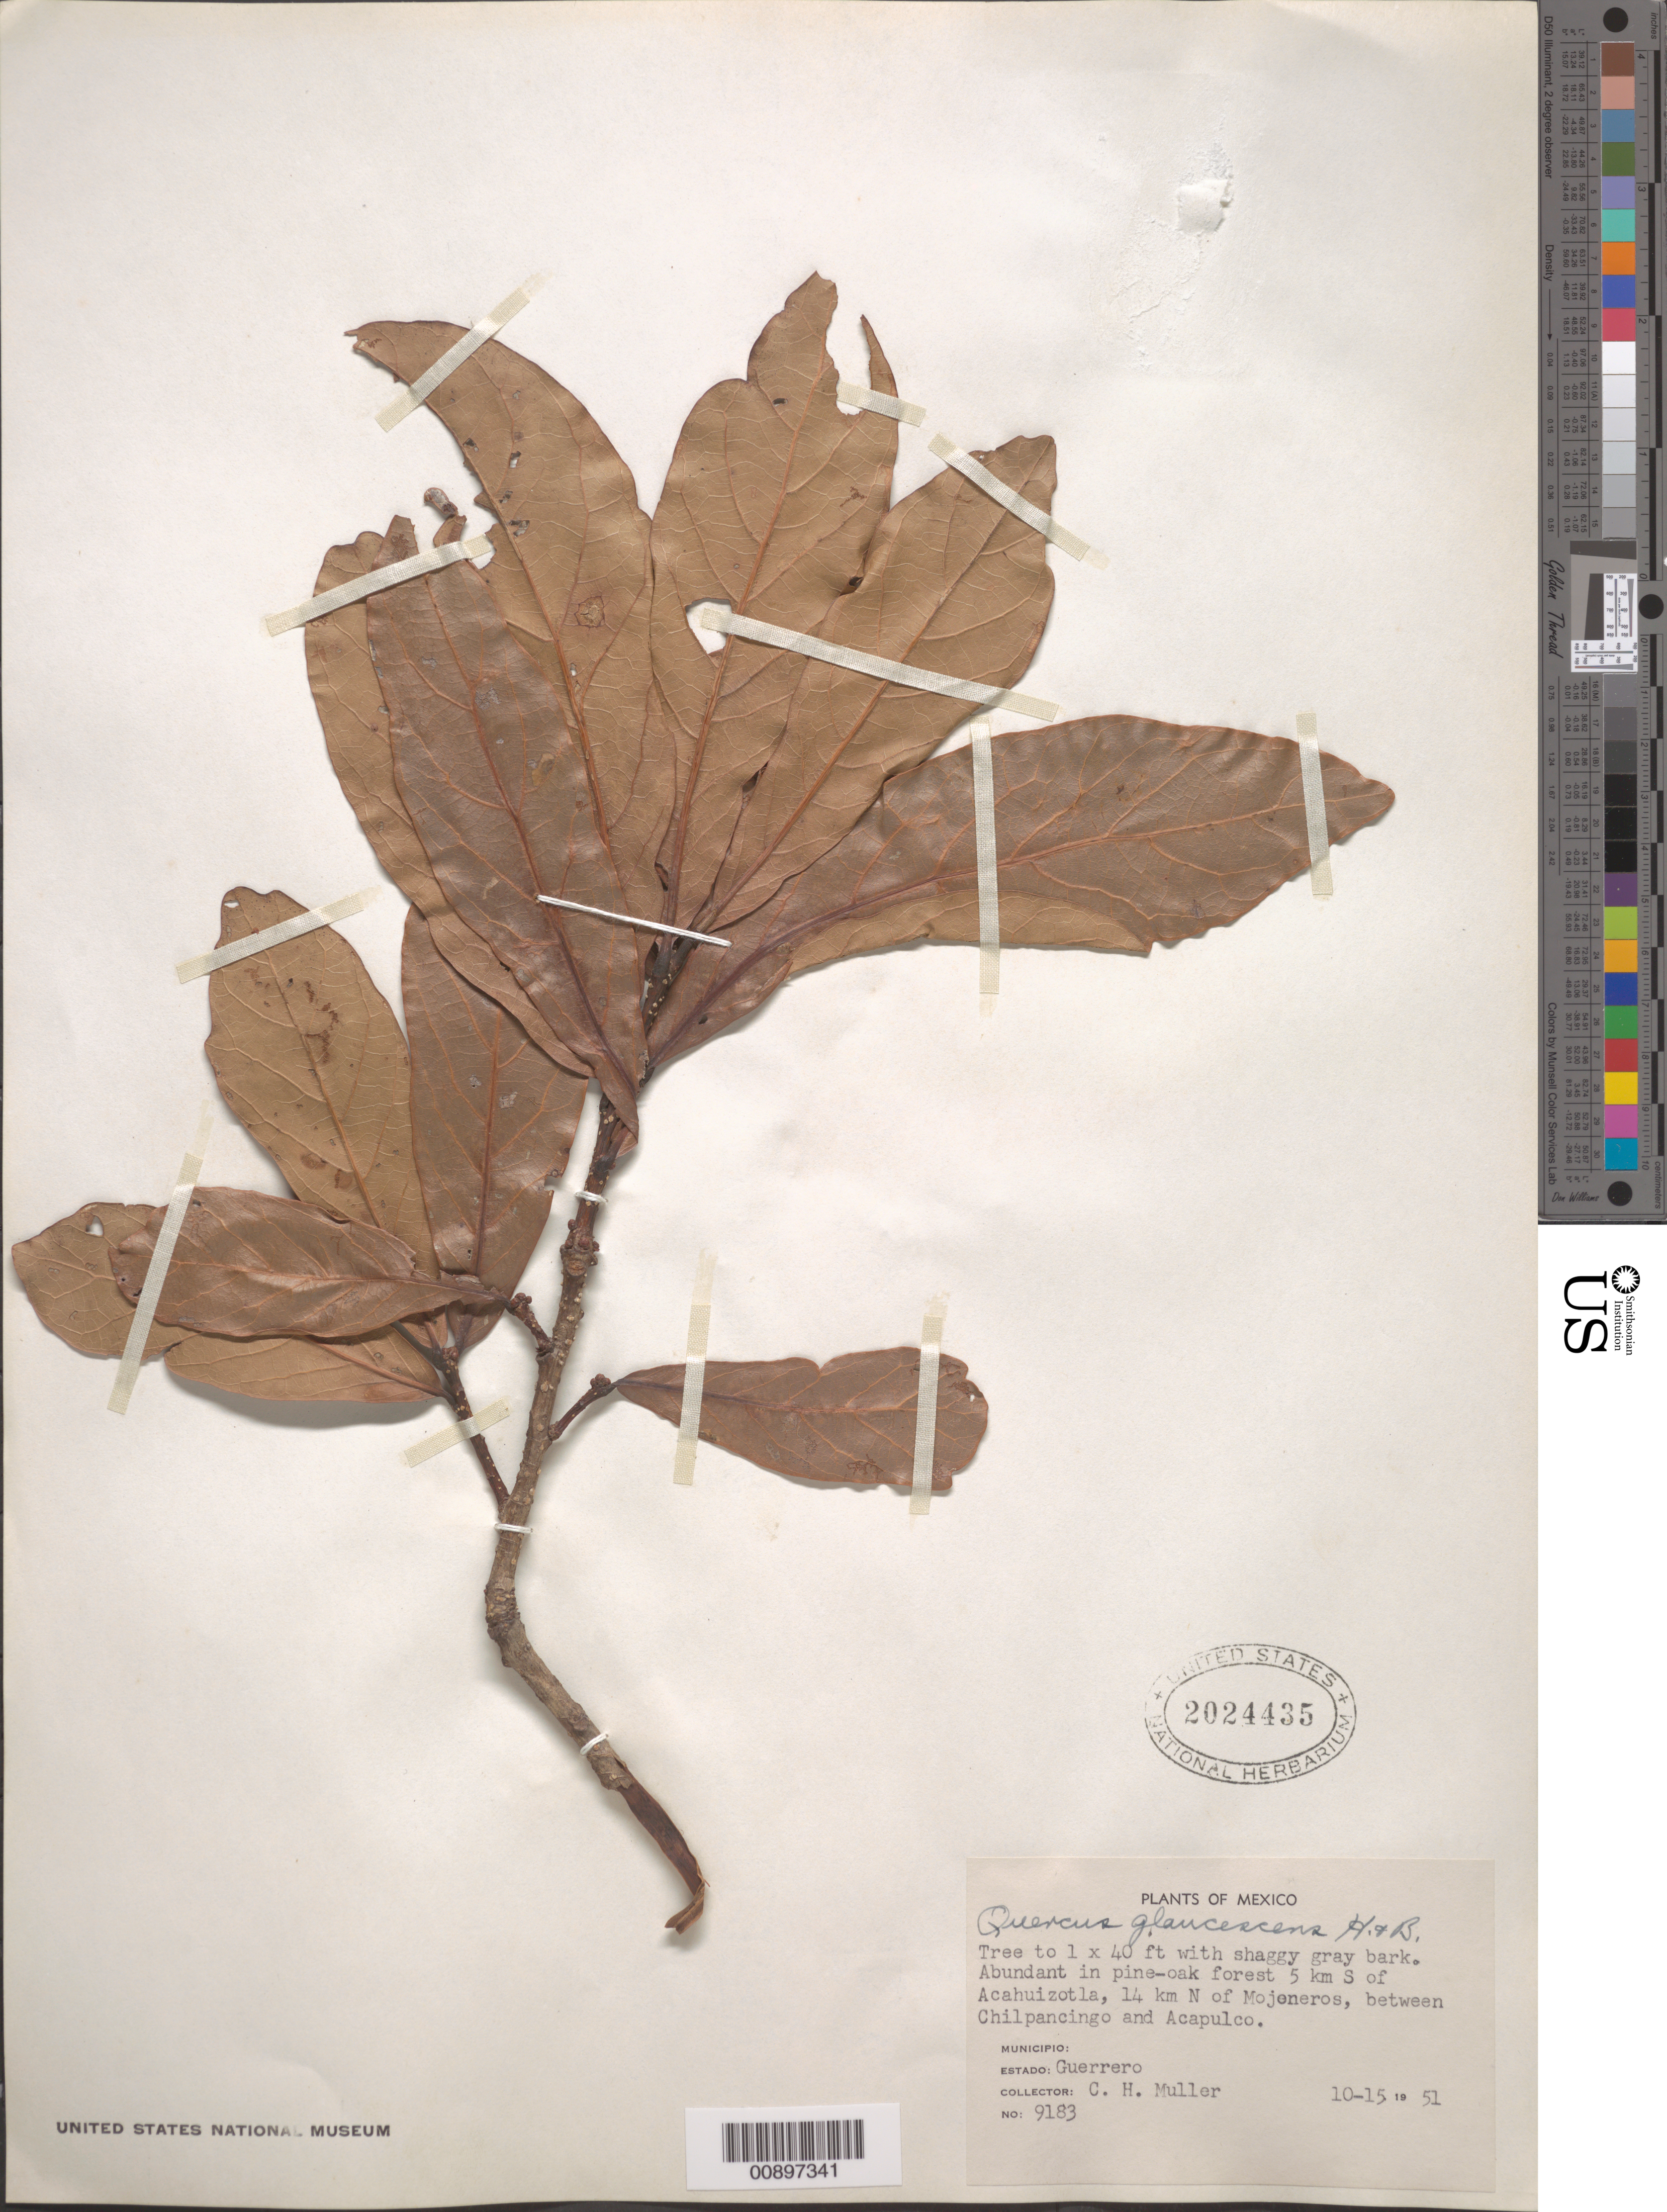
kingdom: Plantae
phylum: Tracheophyta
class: Magnoliopsida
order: Fagales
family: Fagaceae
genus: Quercus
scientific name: Quercus glaucescens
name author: Humb. & Bonpl.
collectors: C. H. Muller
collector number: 9183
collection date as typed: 15 Oct 1951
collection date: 1951-10-15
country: Mexico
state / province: Guerrero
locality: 5 km S of Acahuizotla, 14 km N of Mojoneros, between Chilpancingo and Acapulco.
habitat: Abundant in pine-oak forest.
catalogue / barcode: US 2024435